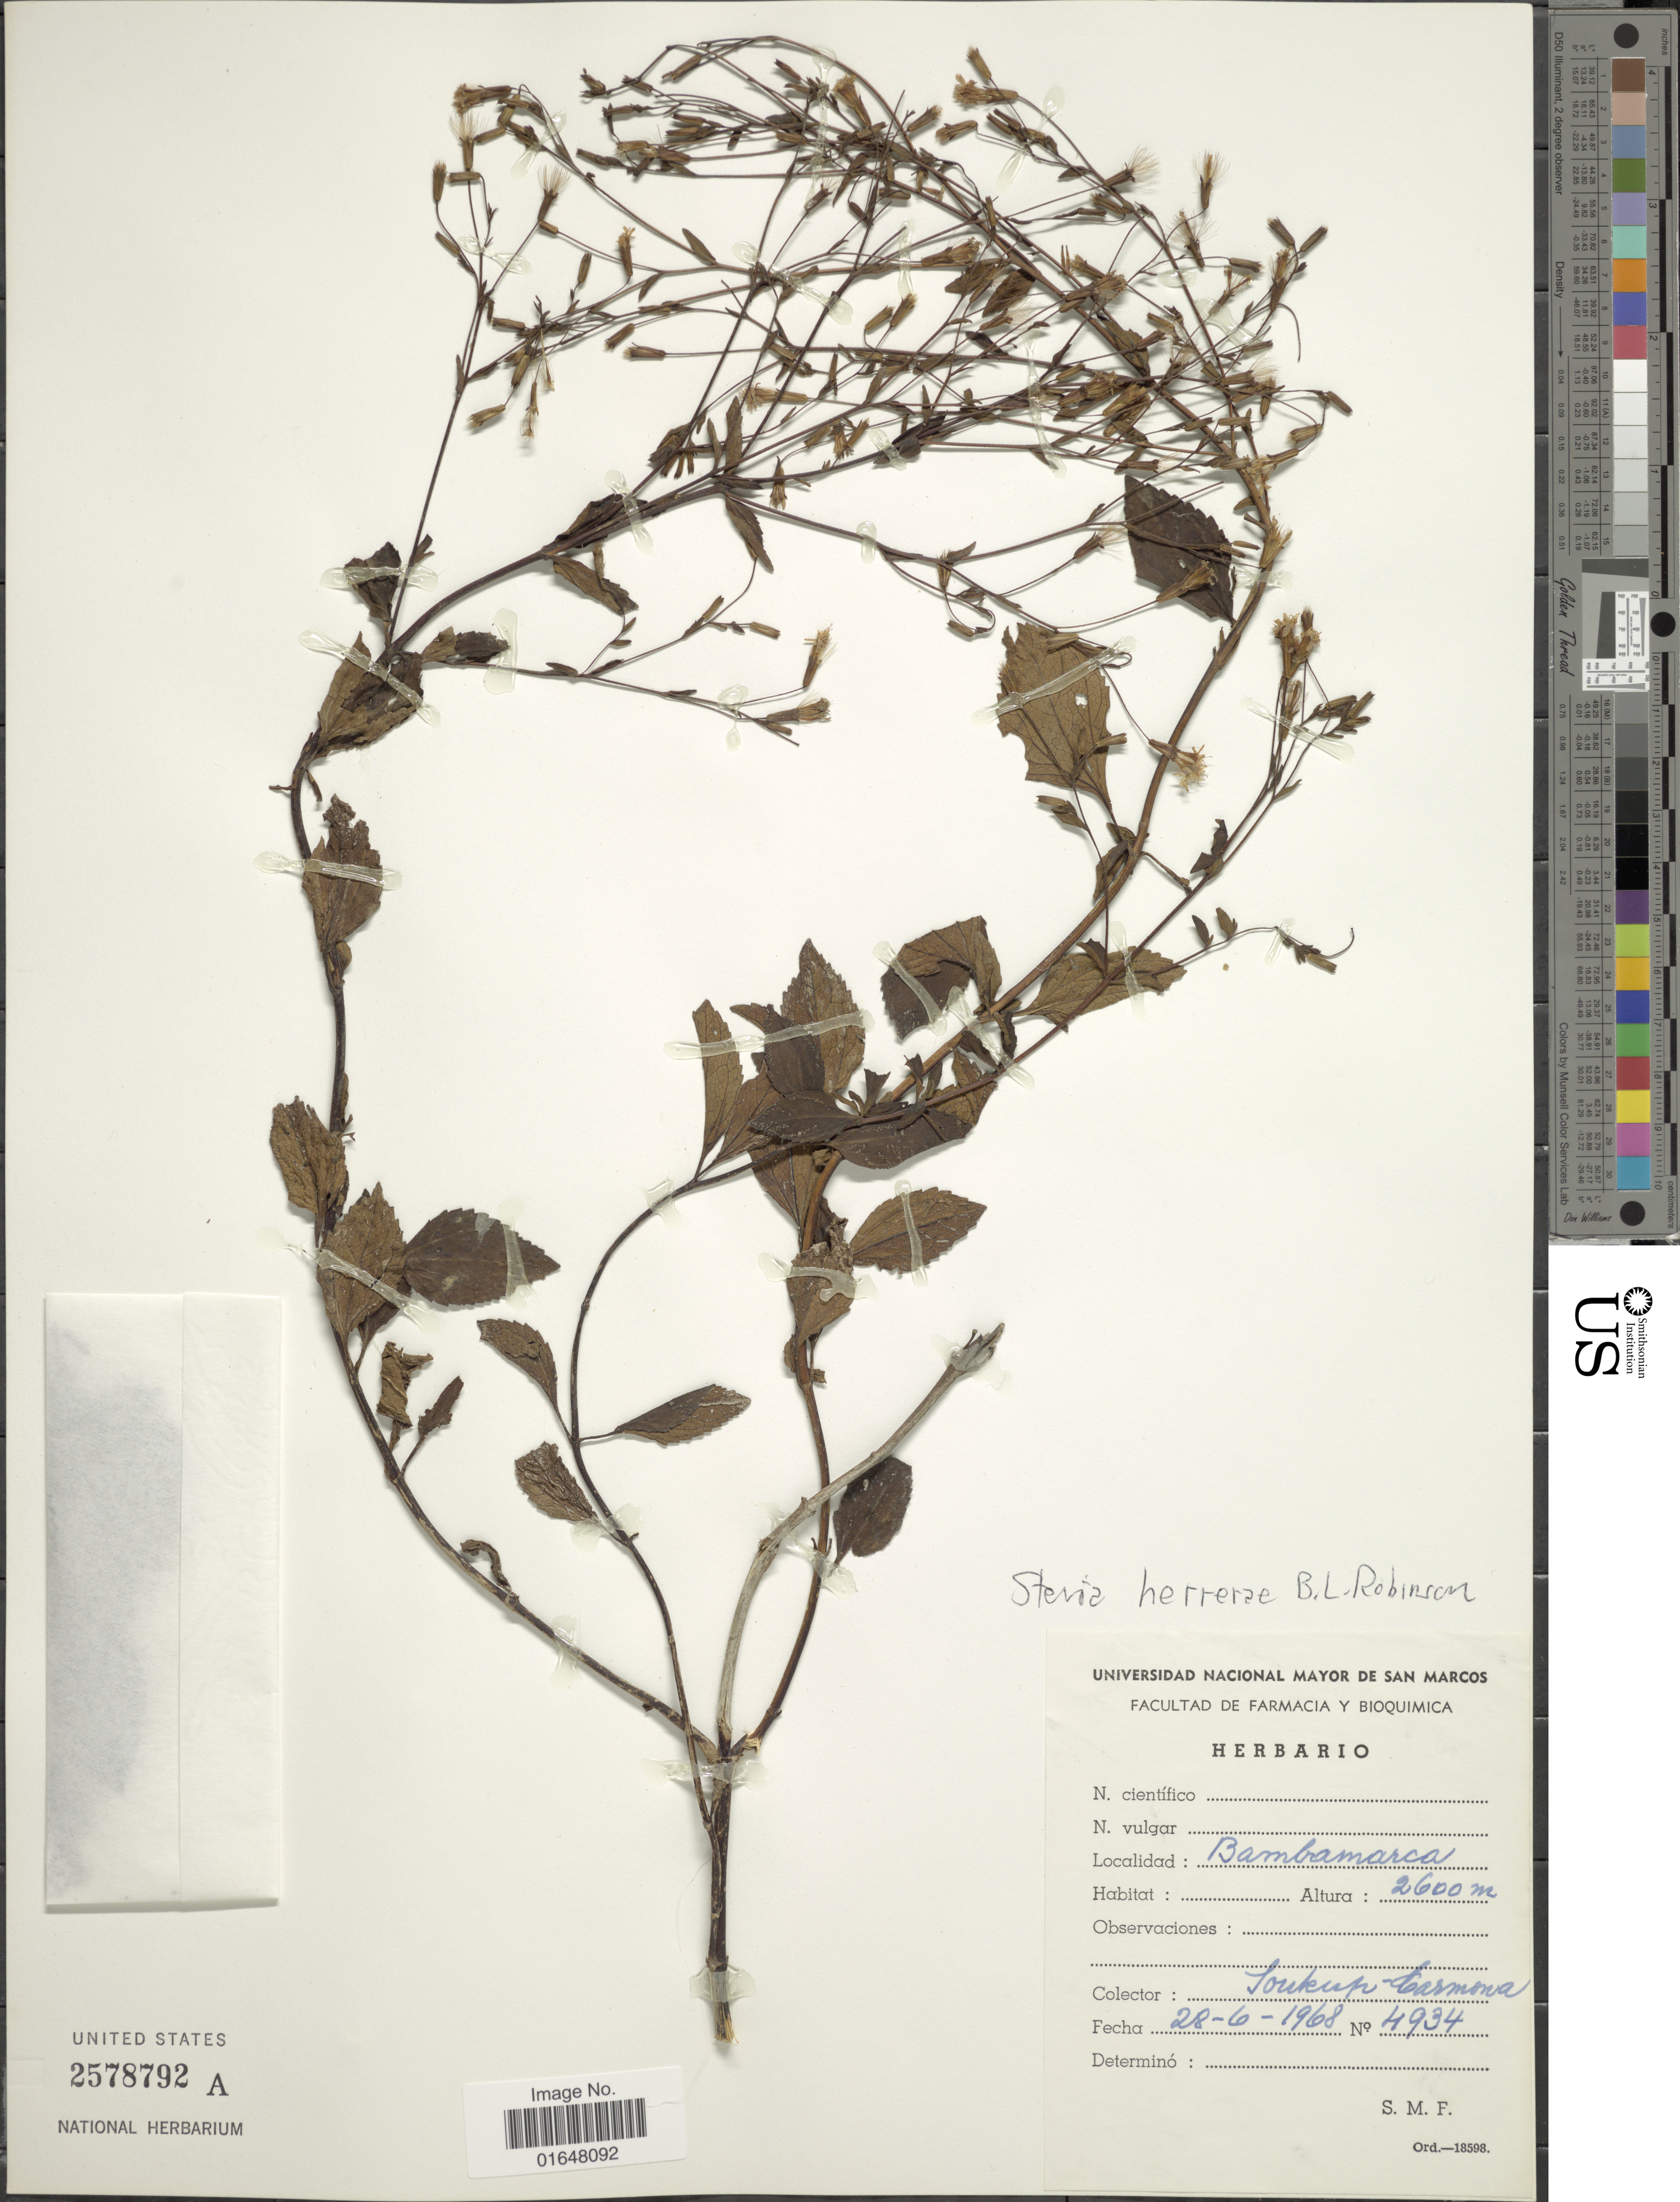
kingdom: Plantae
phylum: Tracheophyta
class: Magnoliopsida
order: Asterales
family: Asteraceae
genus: Stevia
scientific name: Stevia herrerae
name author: B.L. Rob.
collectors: Soukup-Carmona, --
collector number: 4934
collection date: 1968-06-28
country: Peru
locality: Bambamarca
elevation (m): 2600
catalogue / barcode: US 2578792A